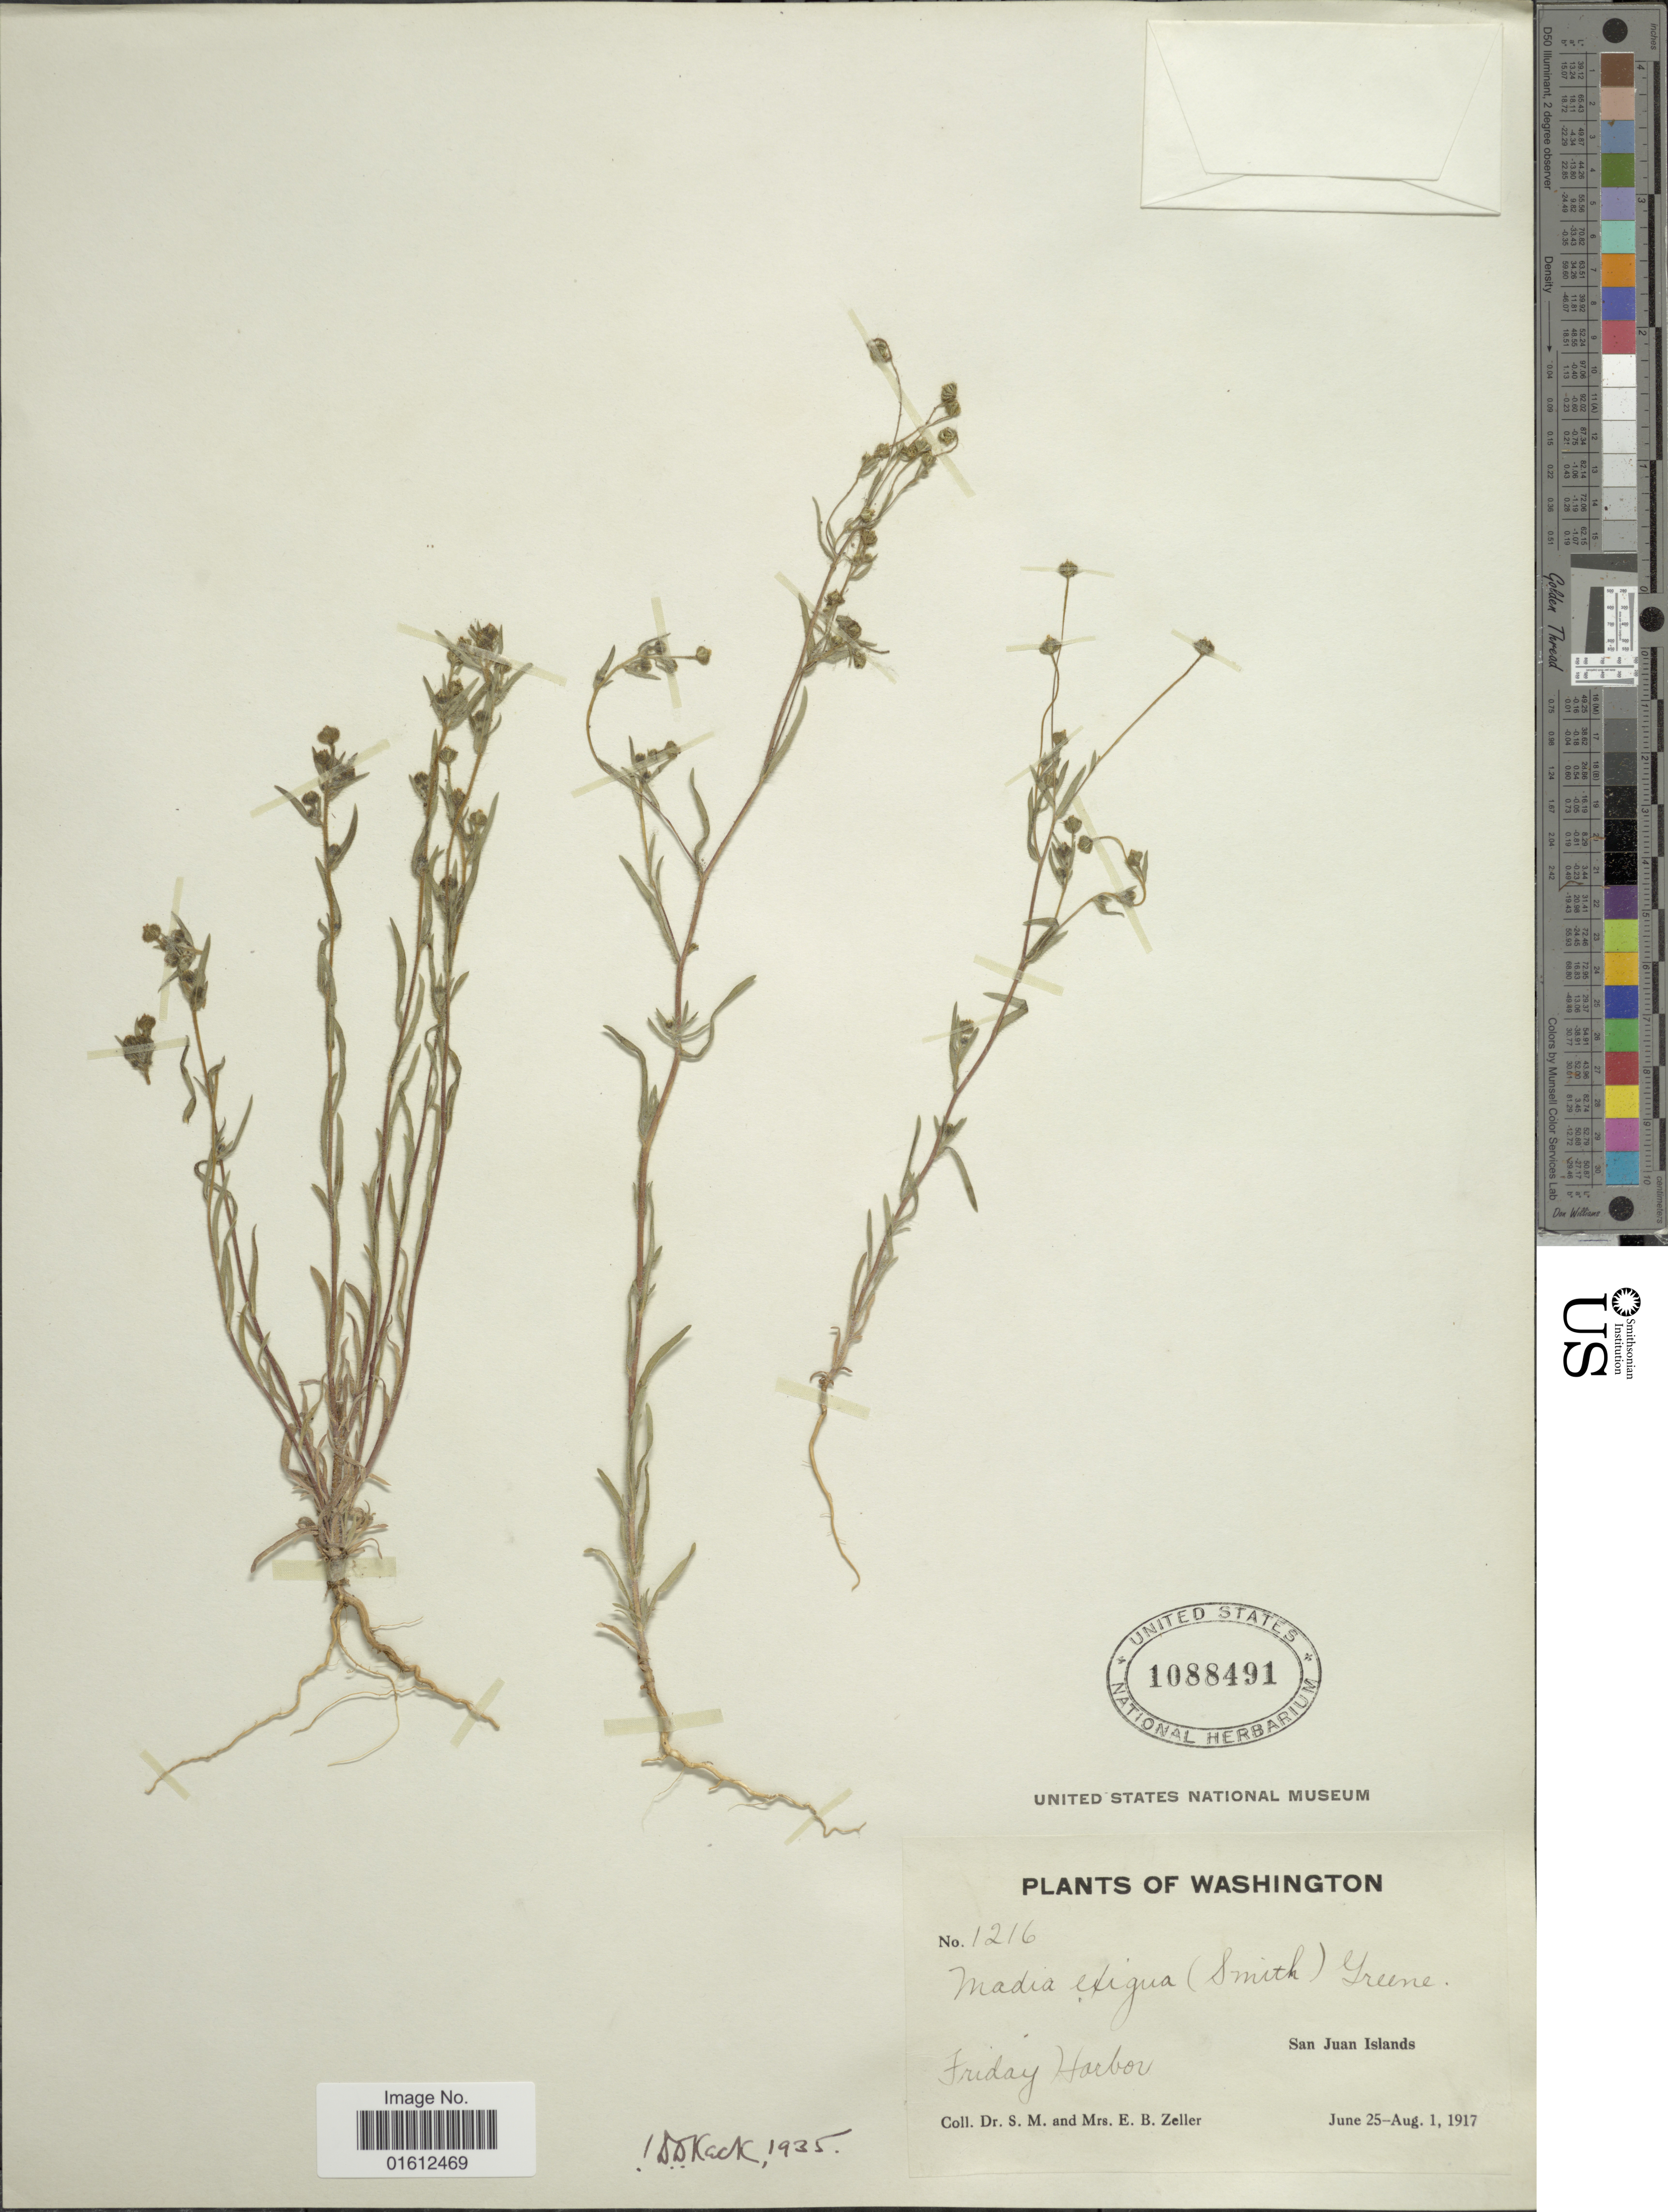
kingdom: Plantae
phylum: Tracheophyta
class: Magnoliopsida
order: Asterales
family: Asteraceae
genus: Madia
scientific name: Madia exigua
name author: (Sm.) A. Gray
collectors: S. Zeller & E. Zeller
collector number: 1216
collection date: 1917-06-25/1917-08-01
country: United States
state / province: Washington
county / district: San Juan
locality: San Juan Islands. Friday Harbor.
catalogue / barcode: US 1088491